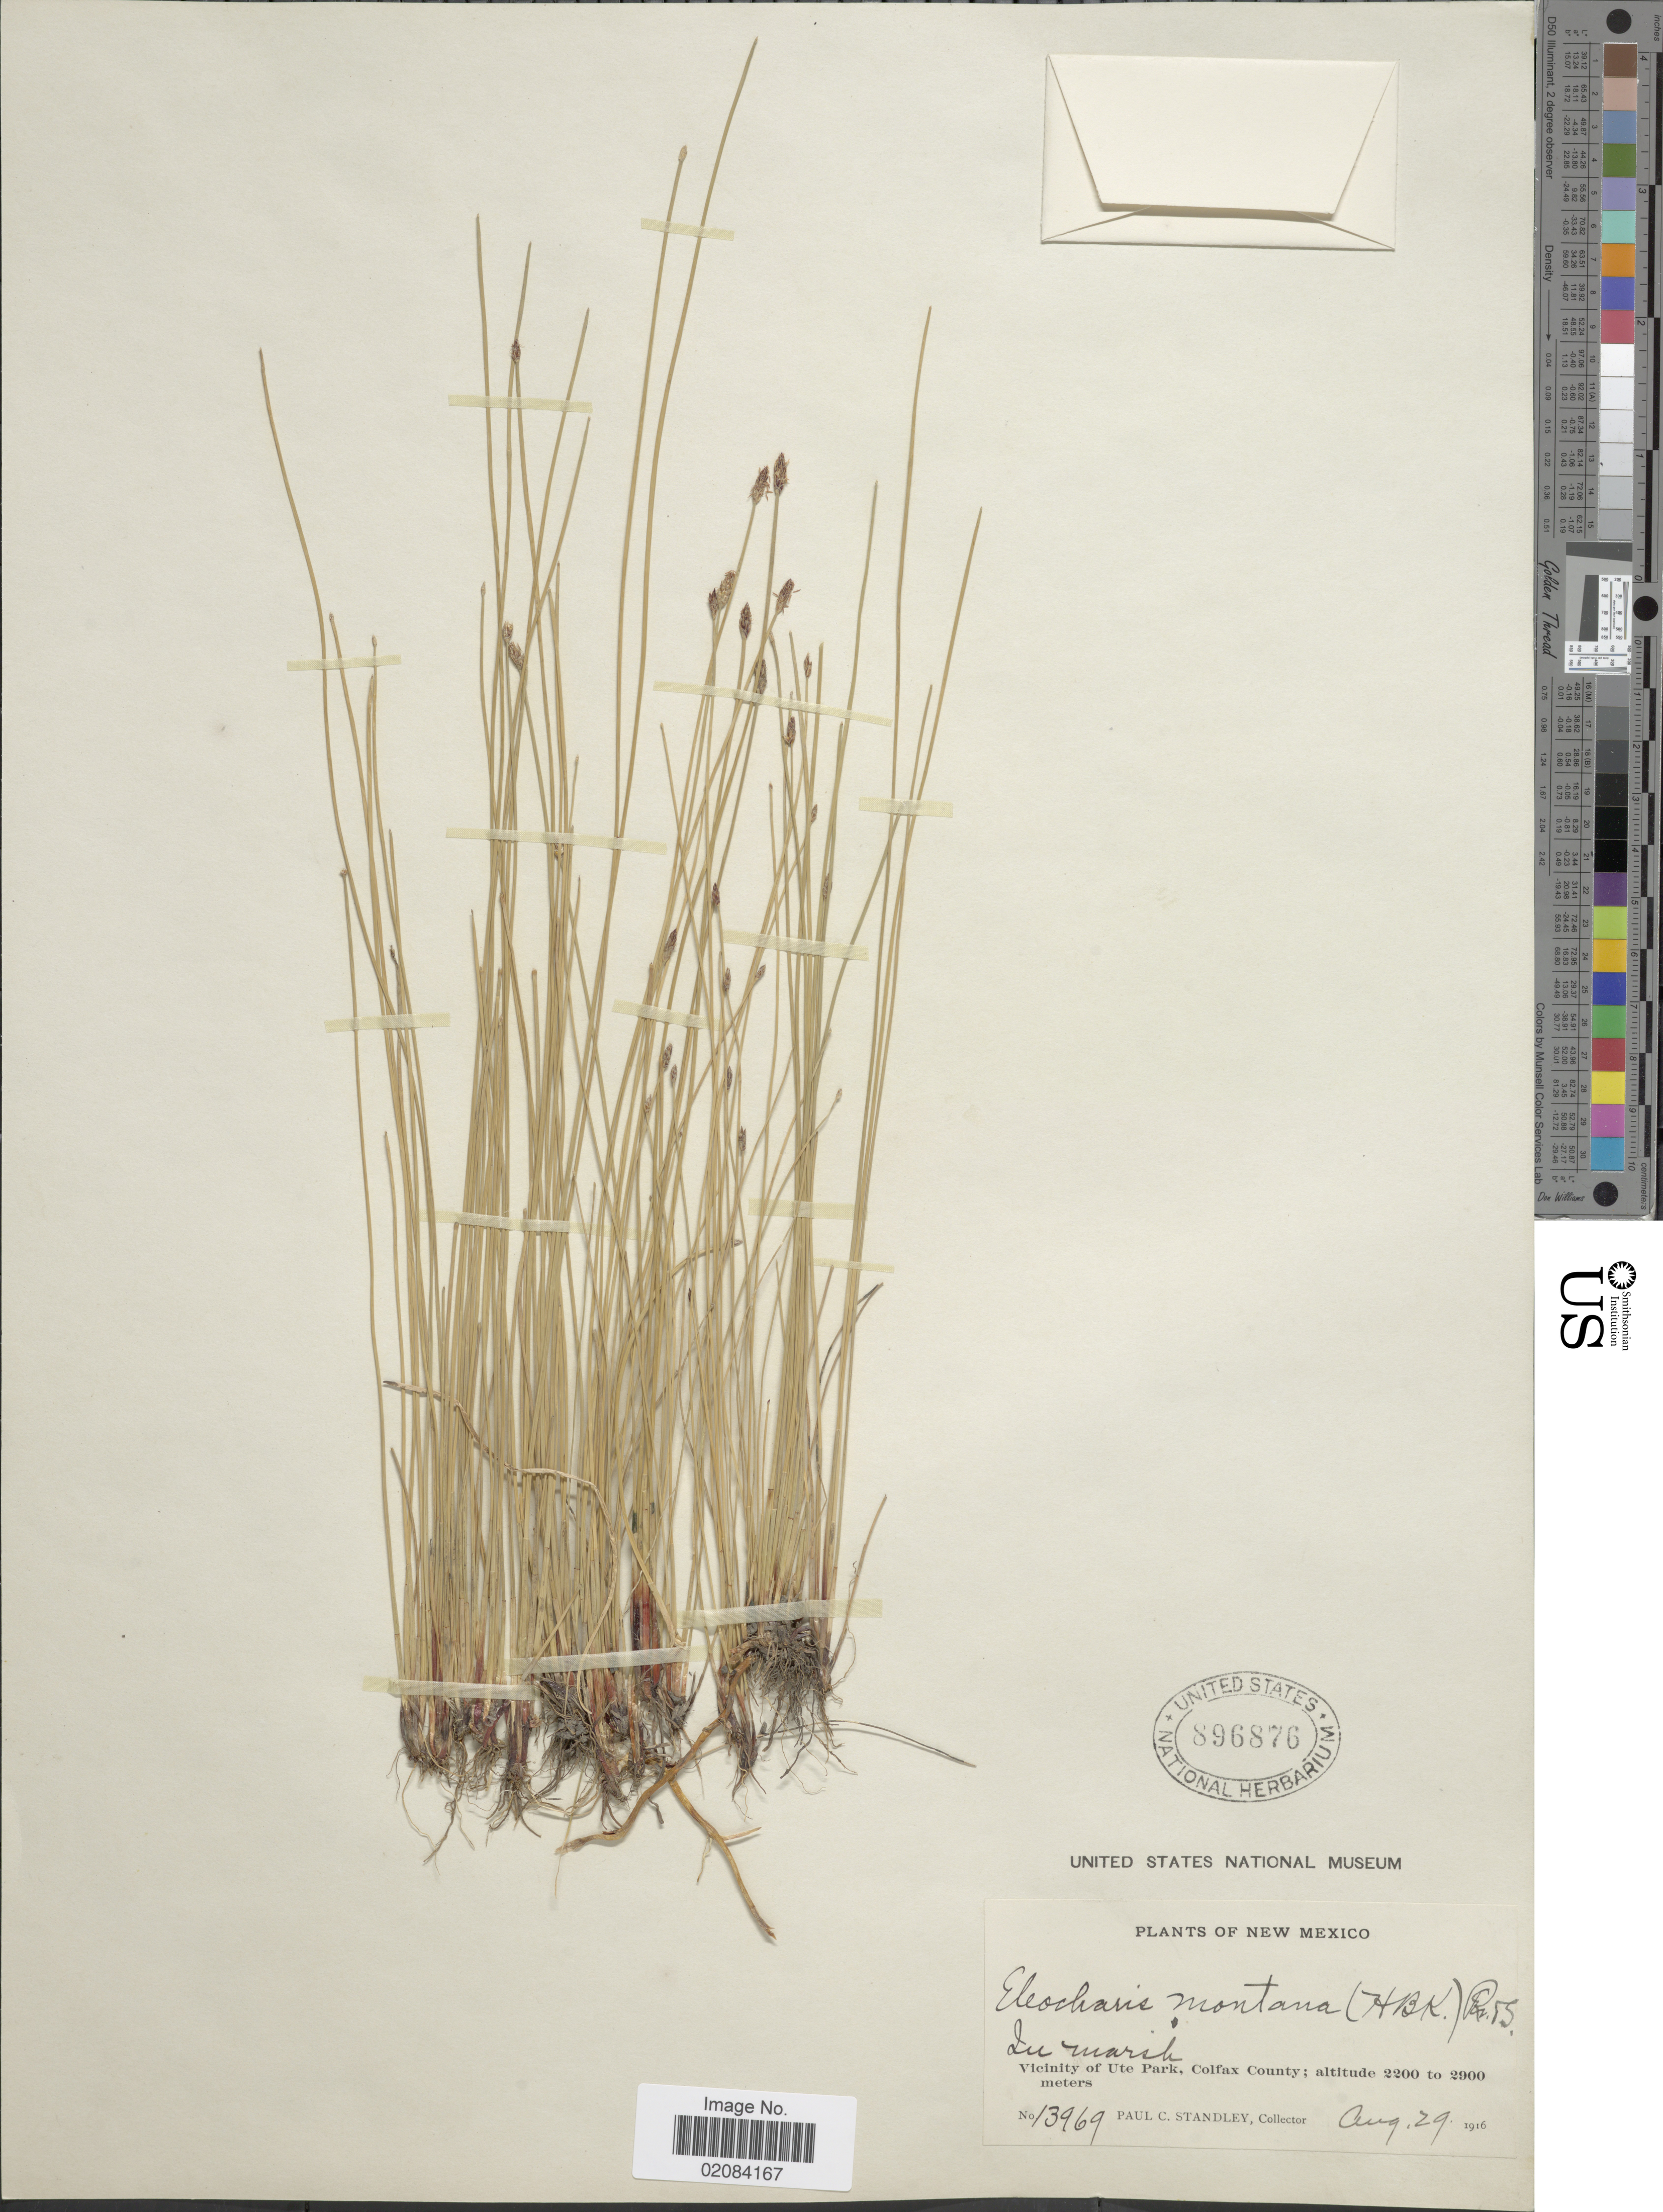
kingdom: Plantae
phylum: Tracheophyta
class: Liliopsida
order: Poales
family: Cyperaceae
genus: Eleocharis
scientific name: Eleocharis montevidensis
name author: Kunth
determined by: Smith, S. G.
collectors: P. C. Standley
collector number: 13969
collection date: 1916-08-29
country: United States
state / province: New Mexico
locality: In marsh. Vicinity of Ute Park, Colfax County.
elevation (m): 2200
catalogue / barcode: US 896876